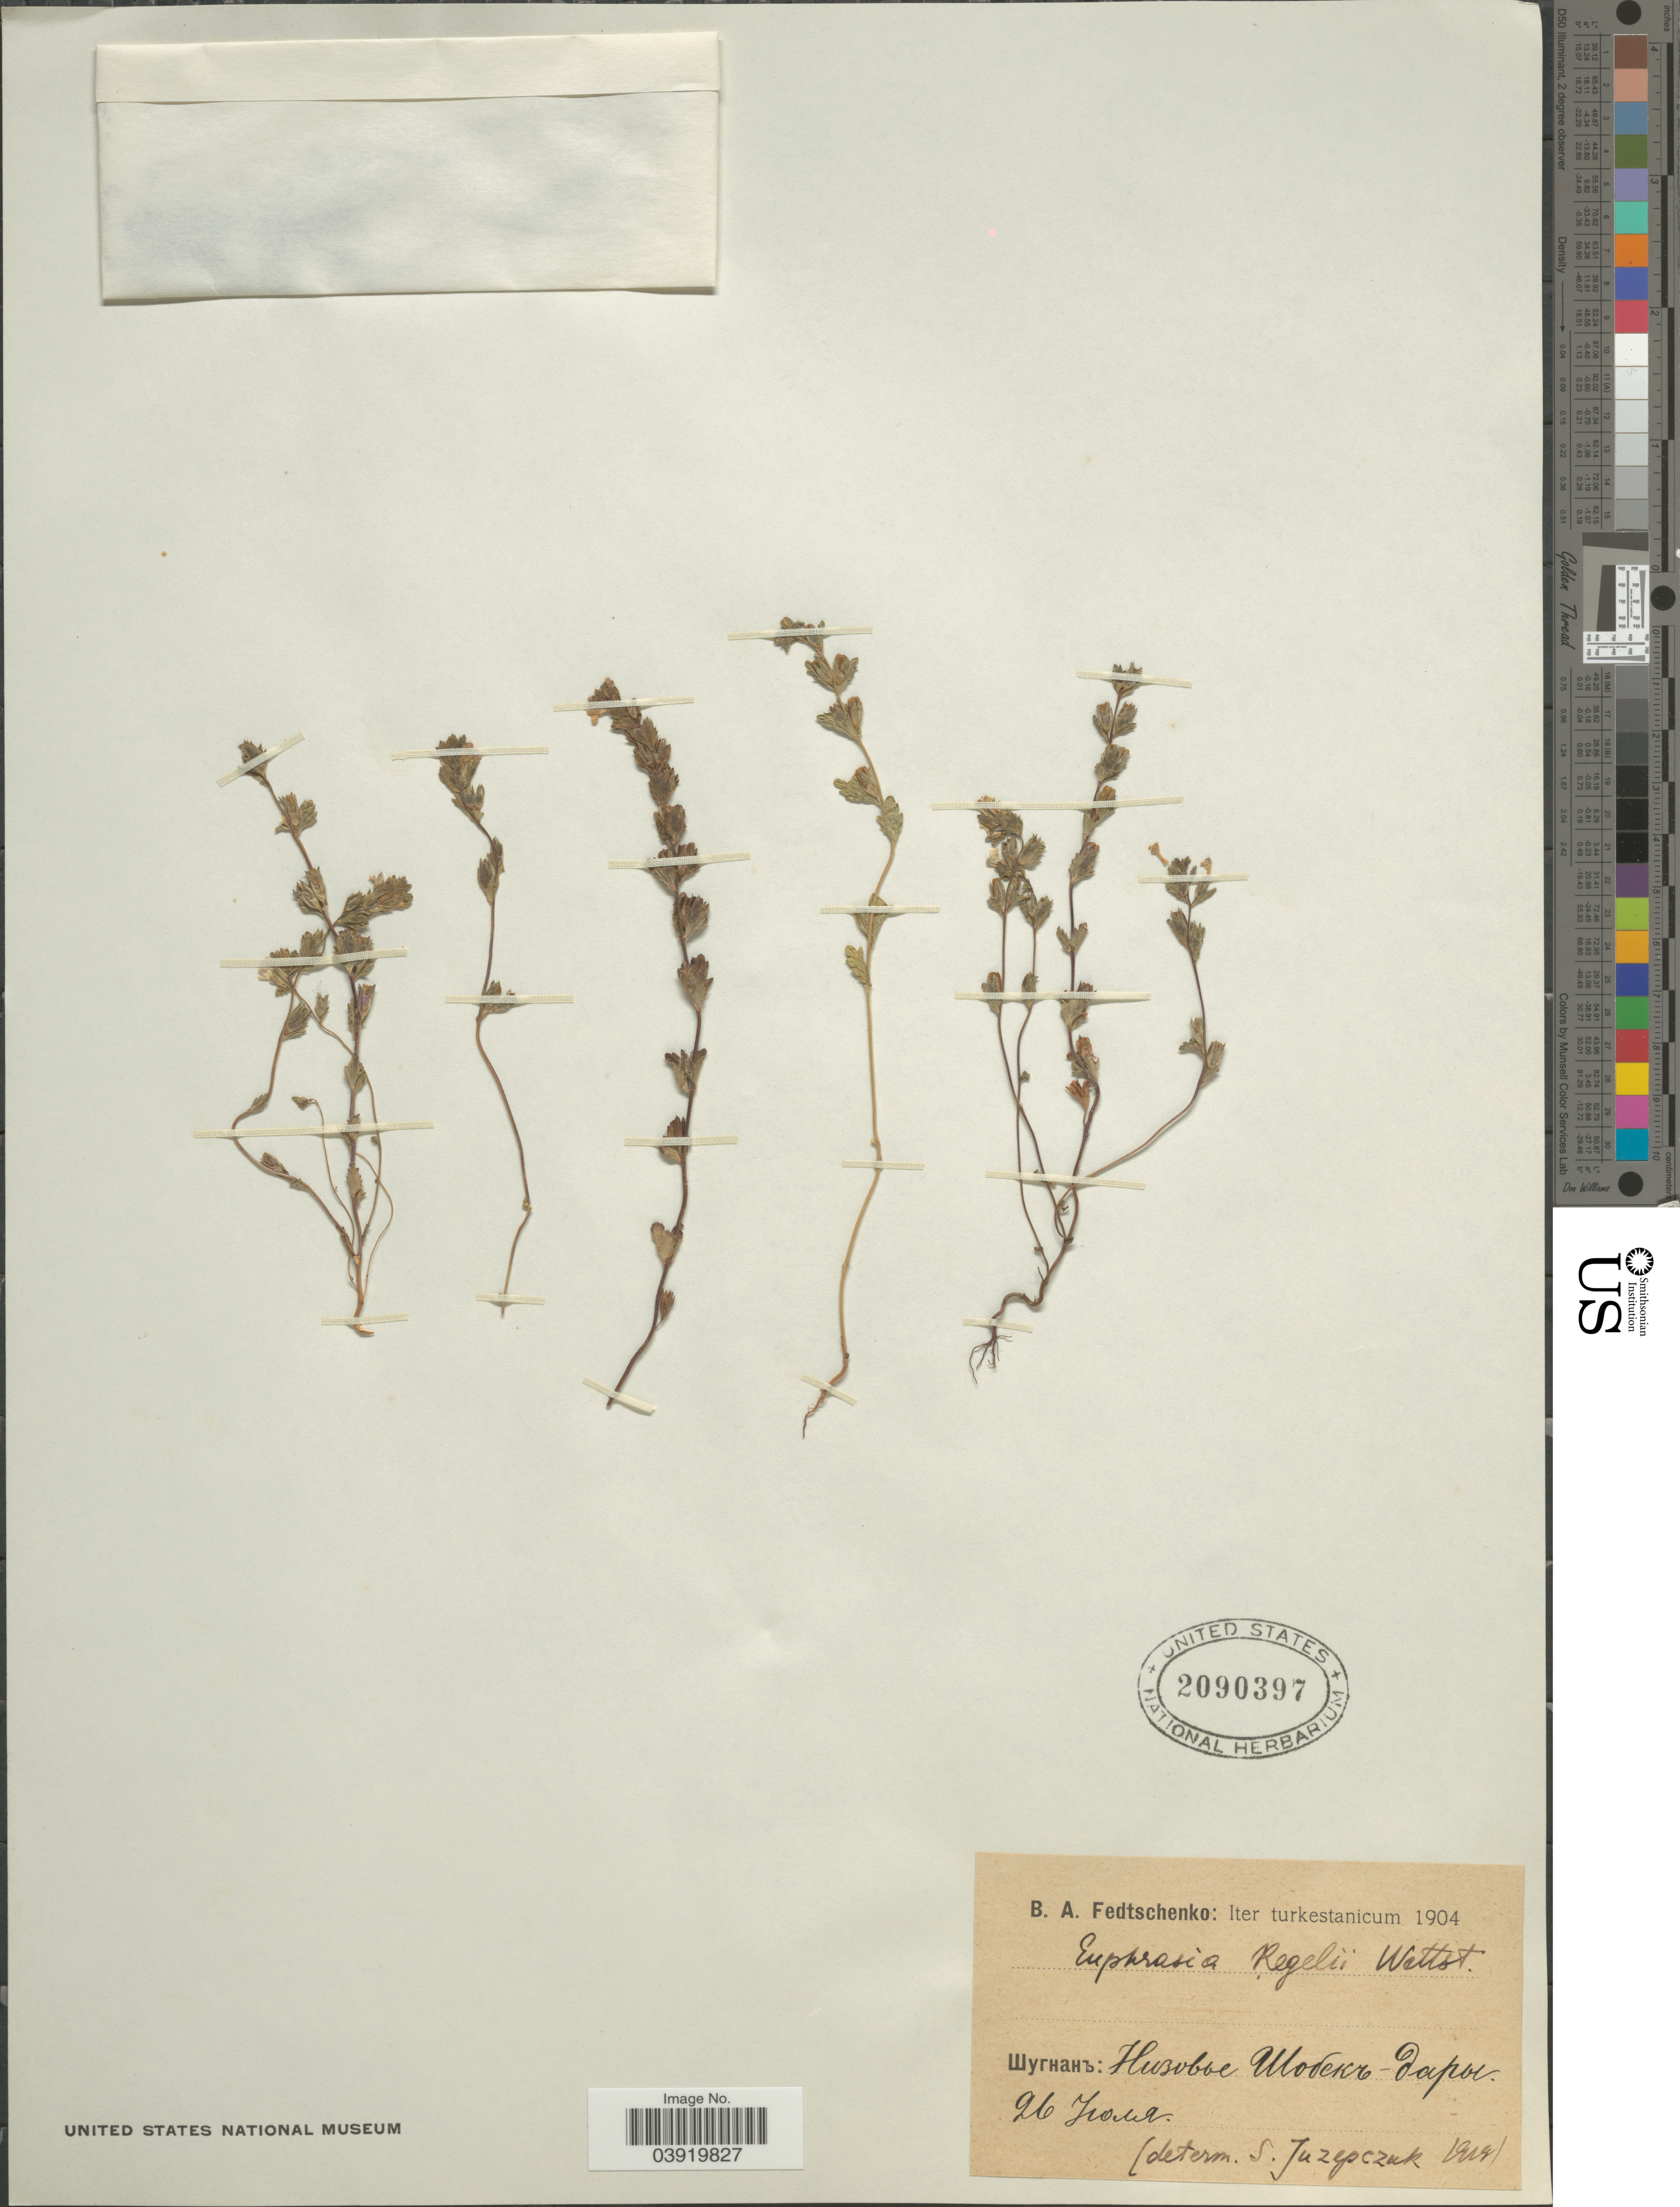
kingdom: Plantae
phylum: Tracheophyta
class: Magnoliopsida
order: Lamiales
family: Orobanchaceae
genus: Euphrasia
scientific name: Euphrasia regelii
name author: Wettst.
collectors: B. A. Fedtschenko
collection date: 1904-07-26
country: Tajikistan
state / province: Gorno-Badakhstan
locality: Shughnon: Shohdara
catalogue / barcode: US 2090397